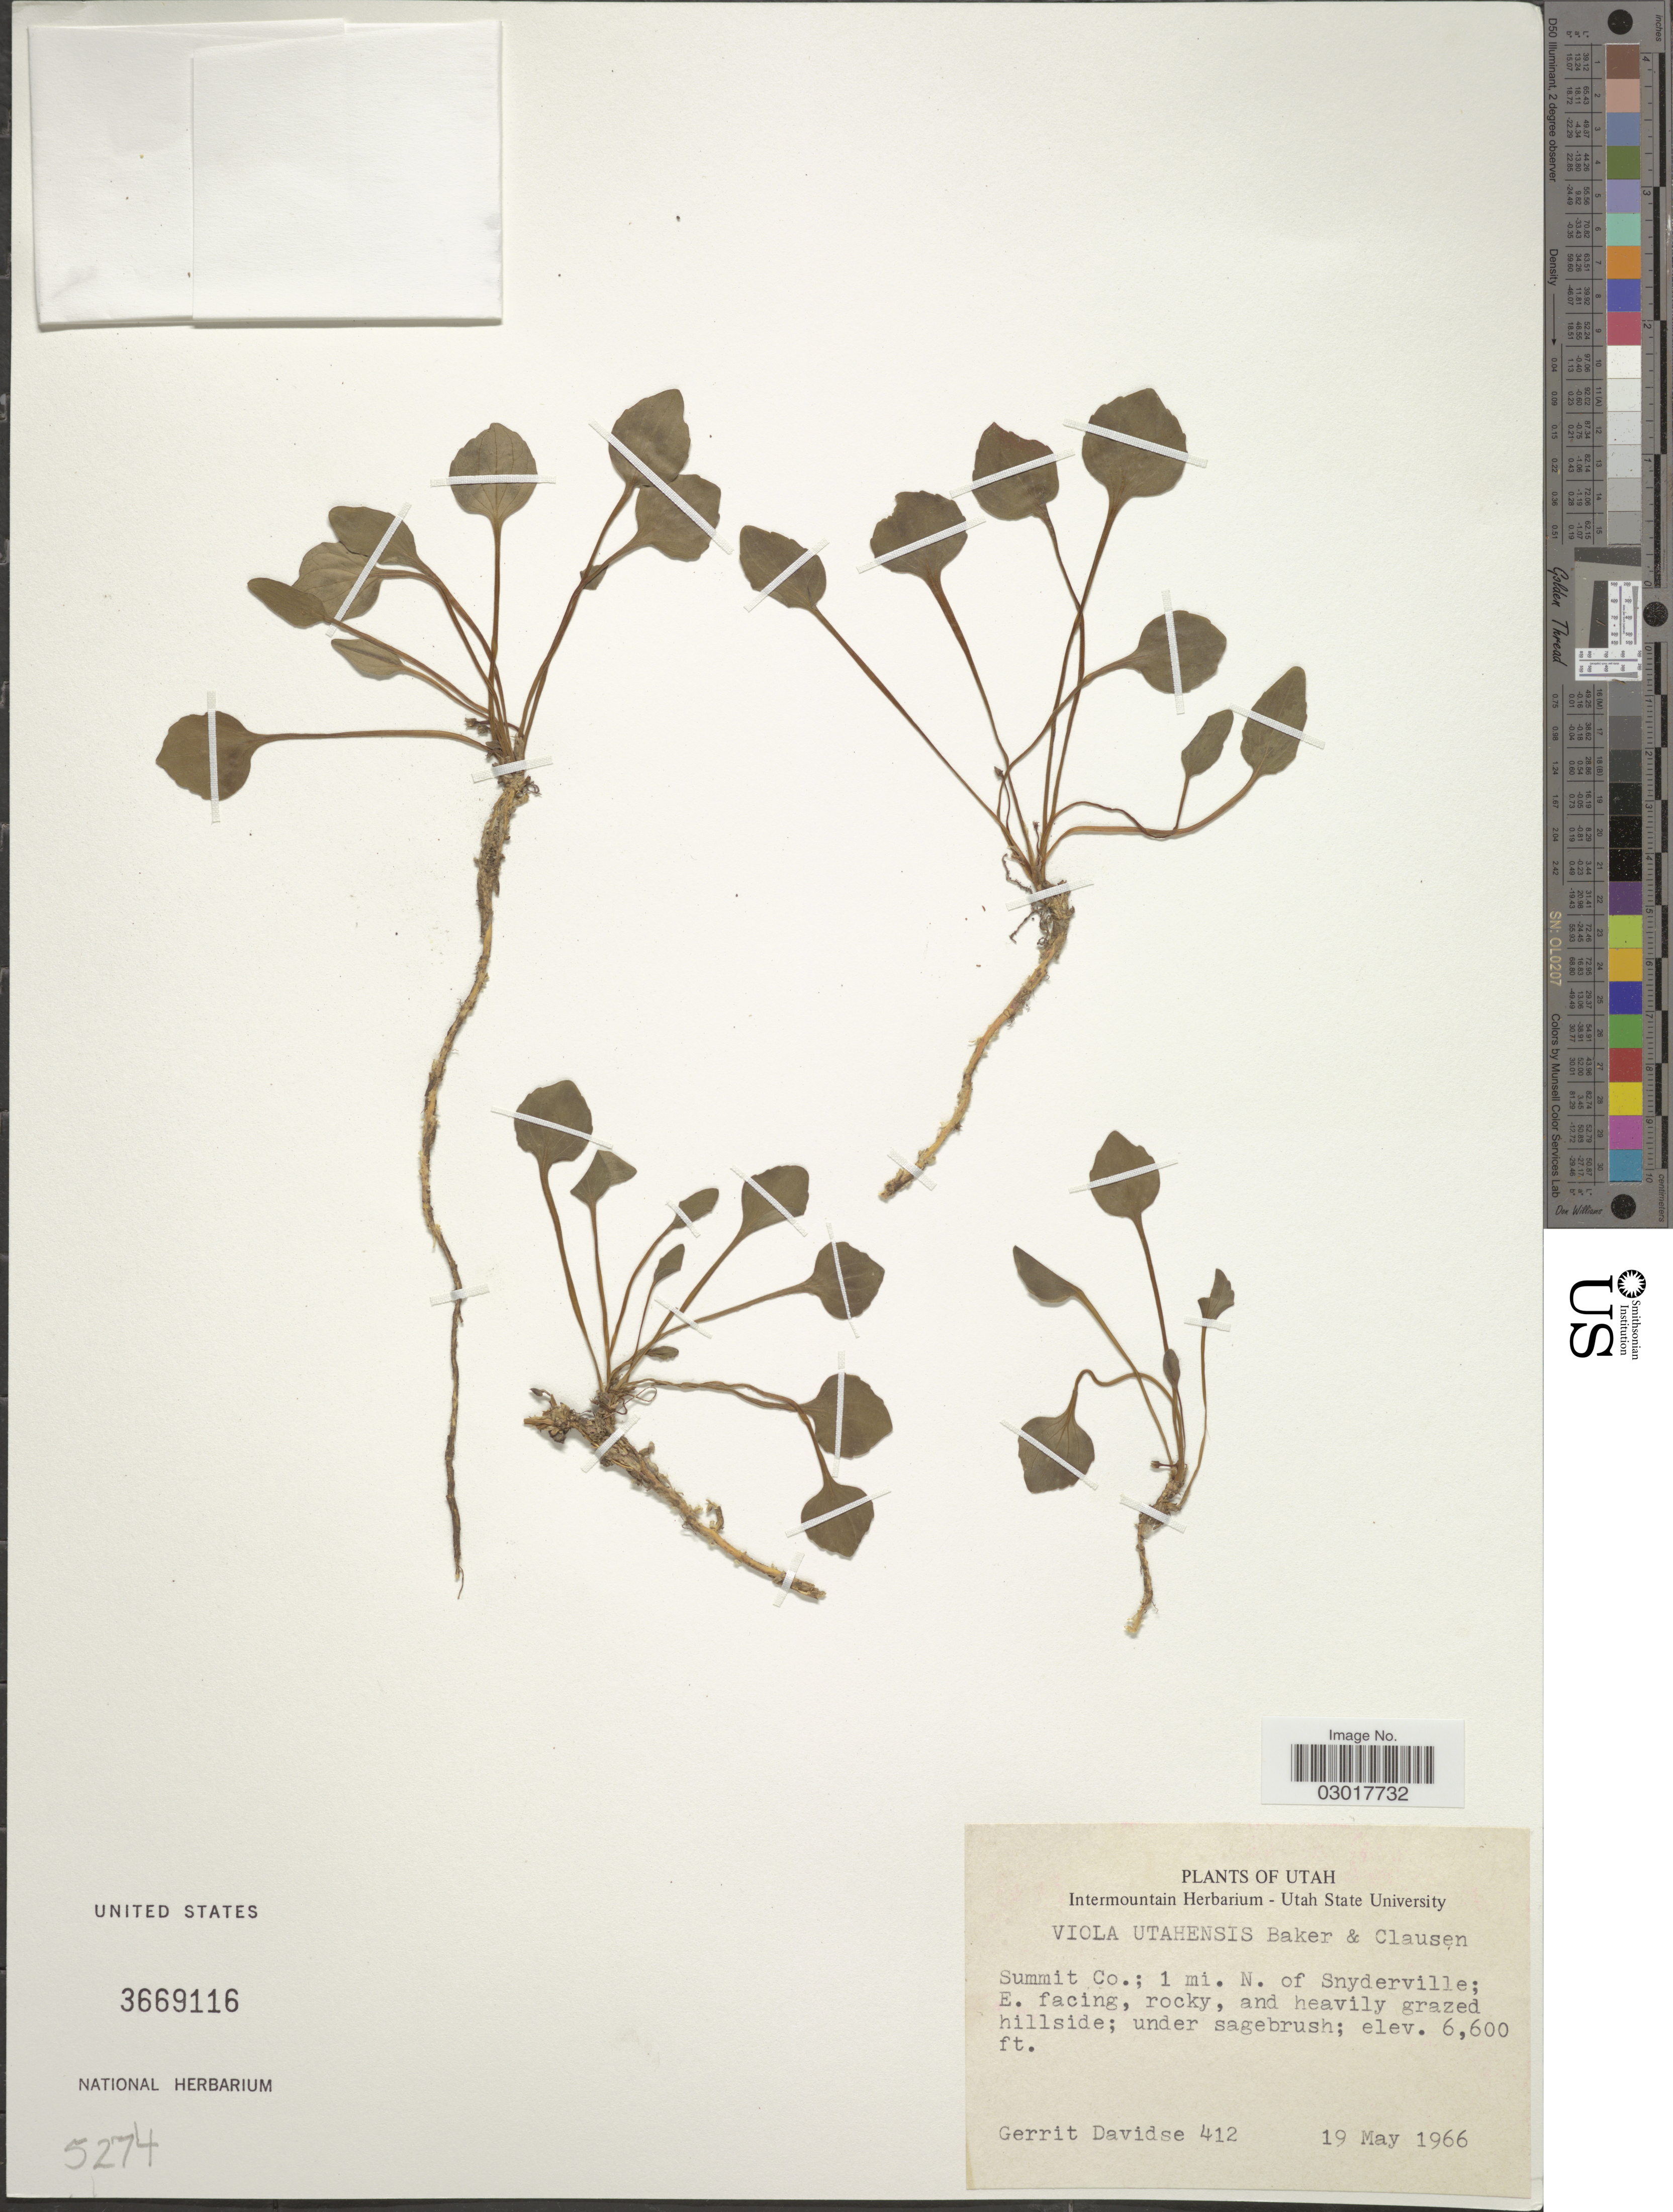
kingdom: Plantae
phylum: Tracheophyta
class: Magnoliopsida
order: Malpighiales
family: Violaceae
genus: Viola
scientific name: Viola utahensis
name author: M.S. Baker & J.C. Clausen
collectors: G. Davidse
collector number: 412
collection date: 1966-05-19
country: United States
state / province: Utah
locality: Summit Co.; 1 mi. N. of Snyderville; E. facing.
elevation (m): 2012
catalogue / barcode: US 3669116